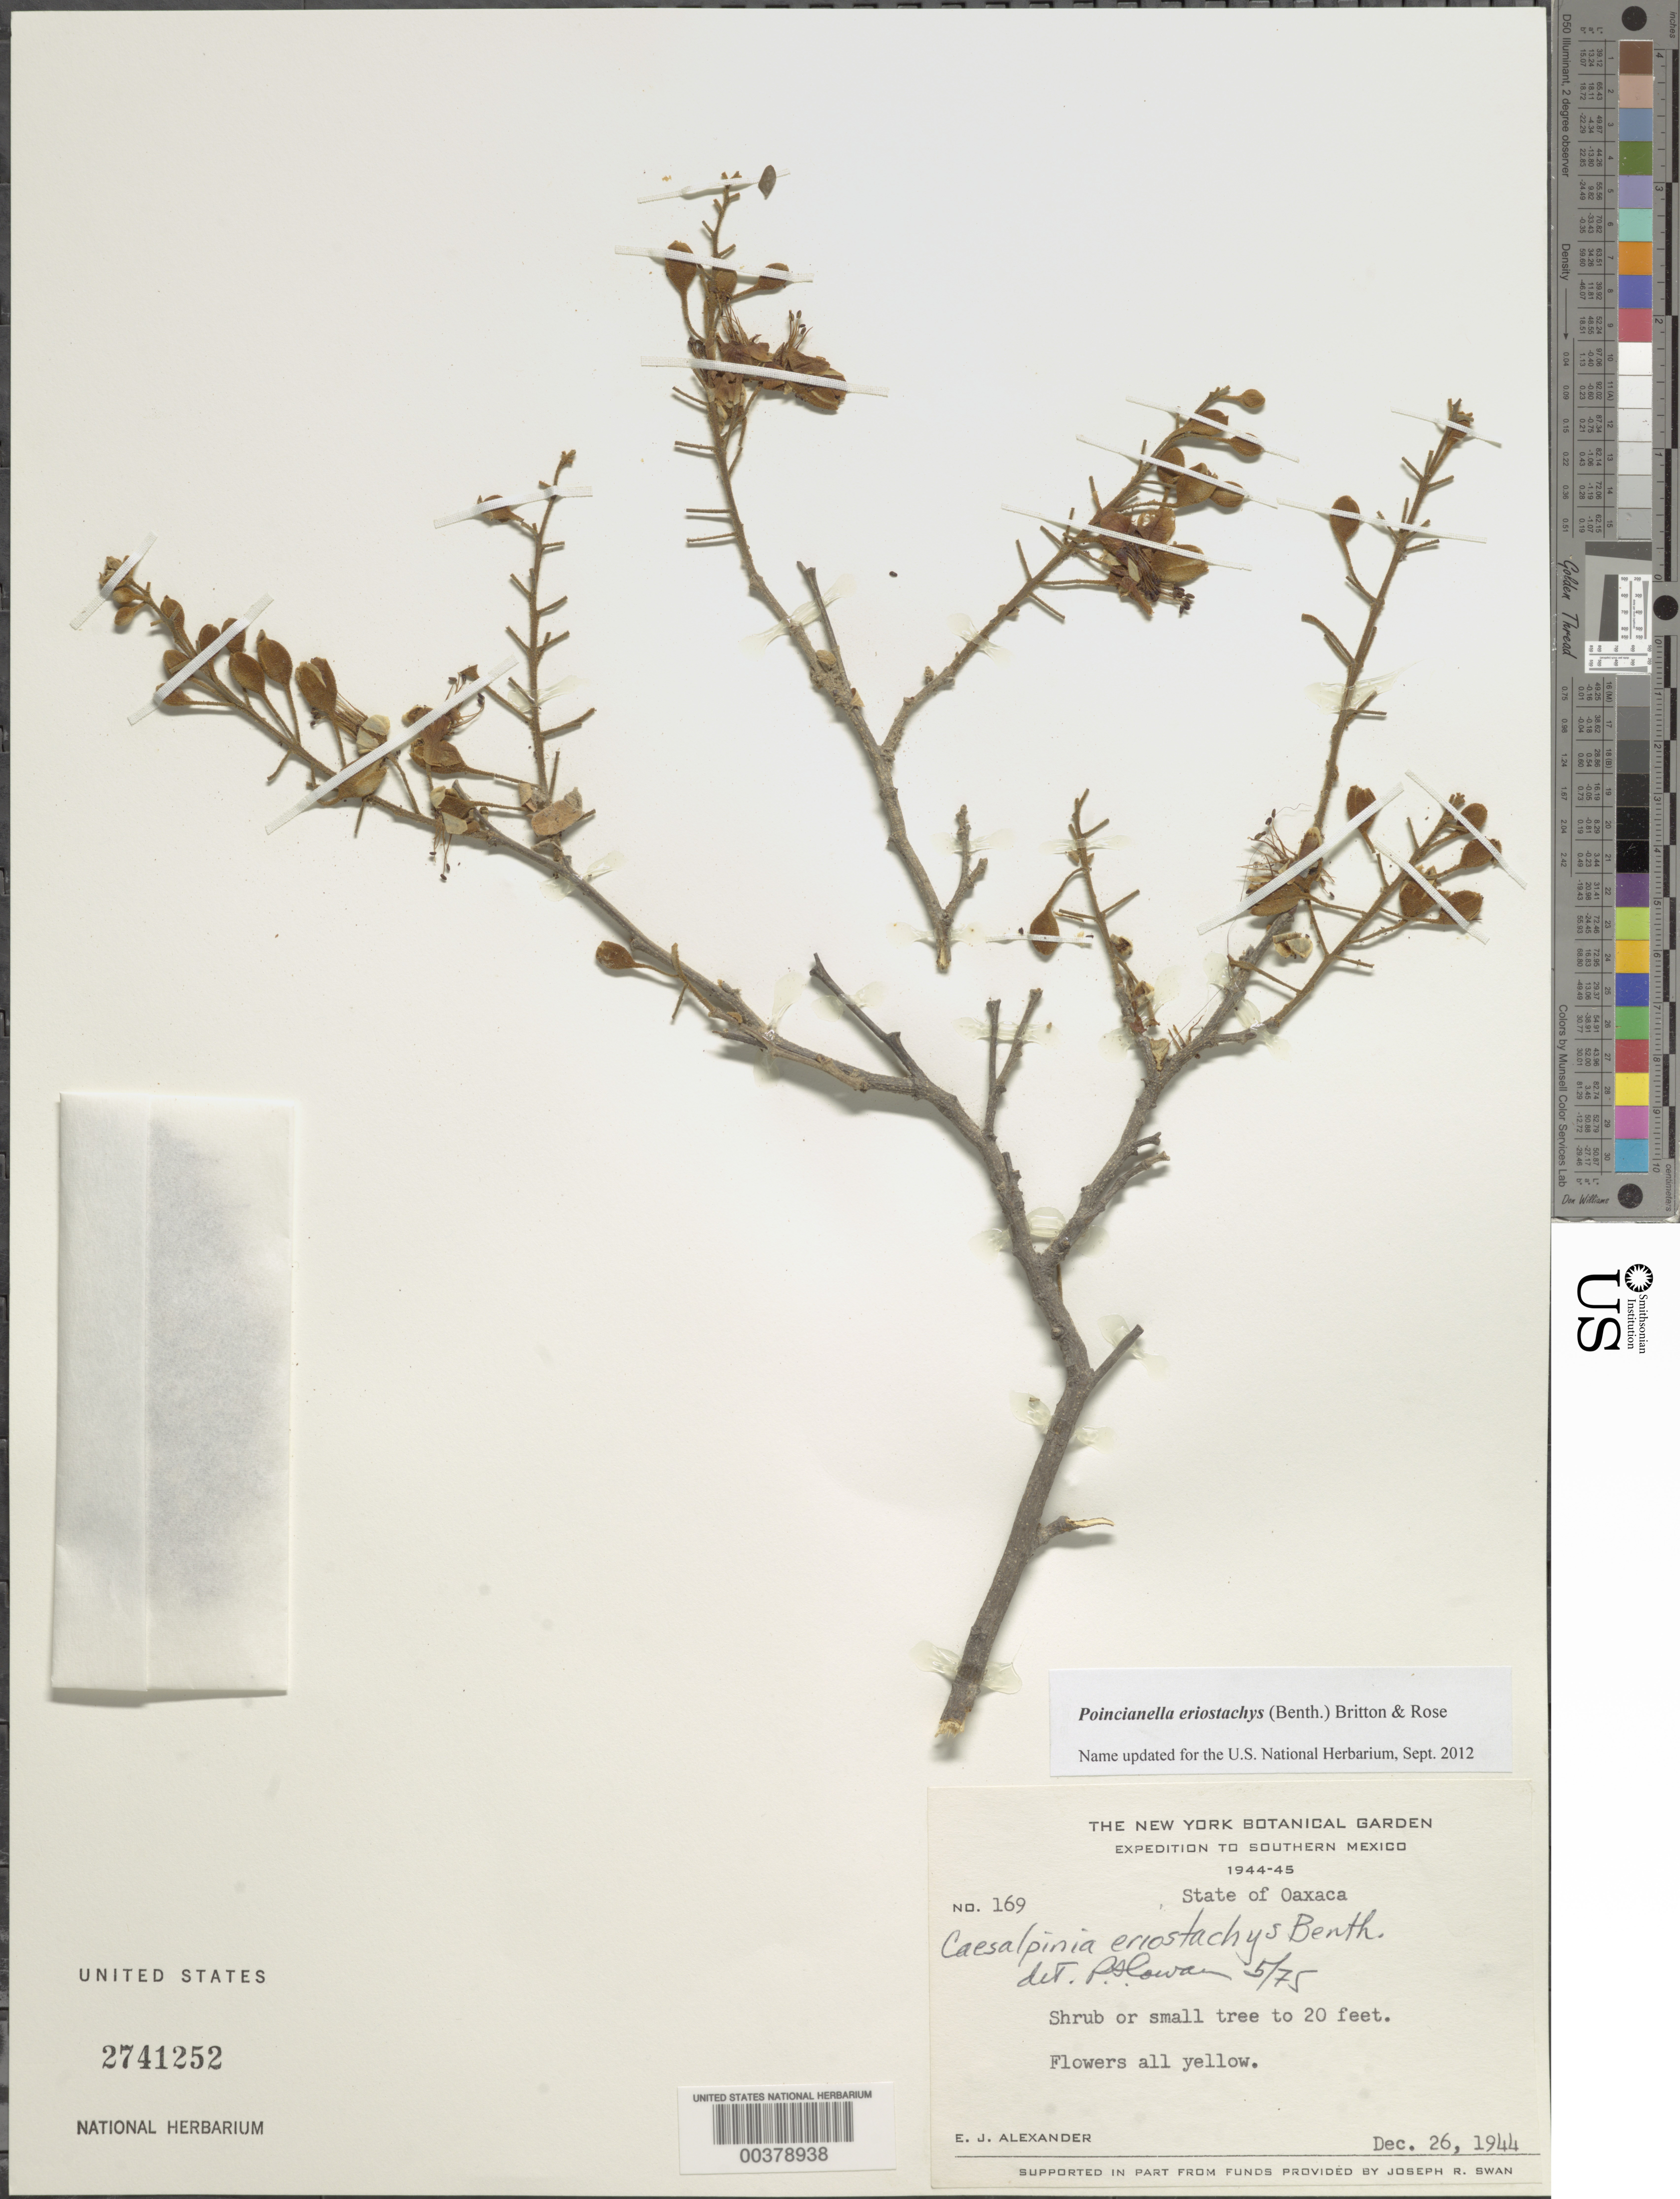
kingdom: Plantae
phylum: Tracheophyta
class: Magnoliopsida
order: Fabales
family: Fabaceae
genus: Cenostigma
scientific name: Cenostigma eriostachys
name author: (Benth.) Gagnon & G.P. Lewis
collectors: E. J. Alexander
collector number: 169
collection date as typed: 26 Dec 1944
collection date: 1944-12-26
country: Mexico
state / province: Oaxaca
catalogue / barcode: US 2741252